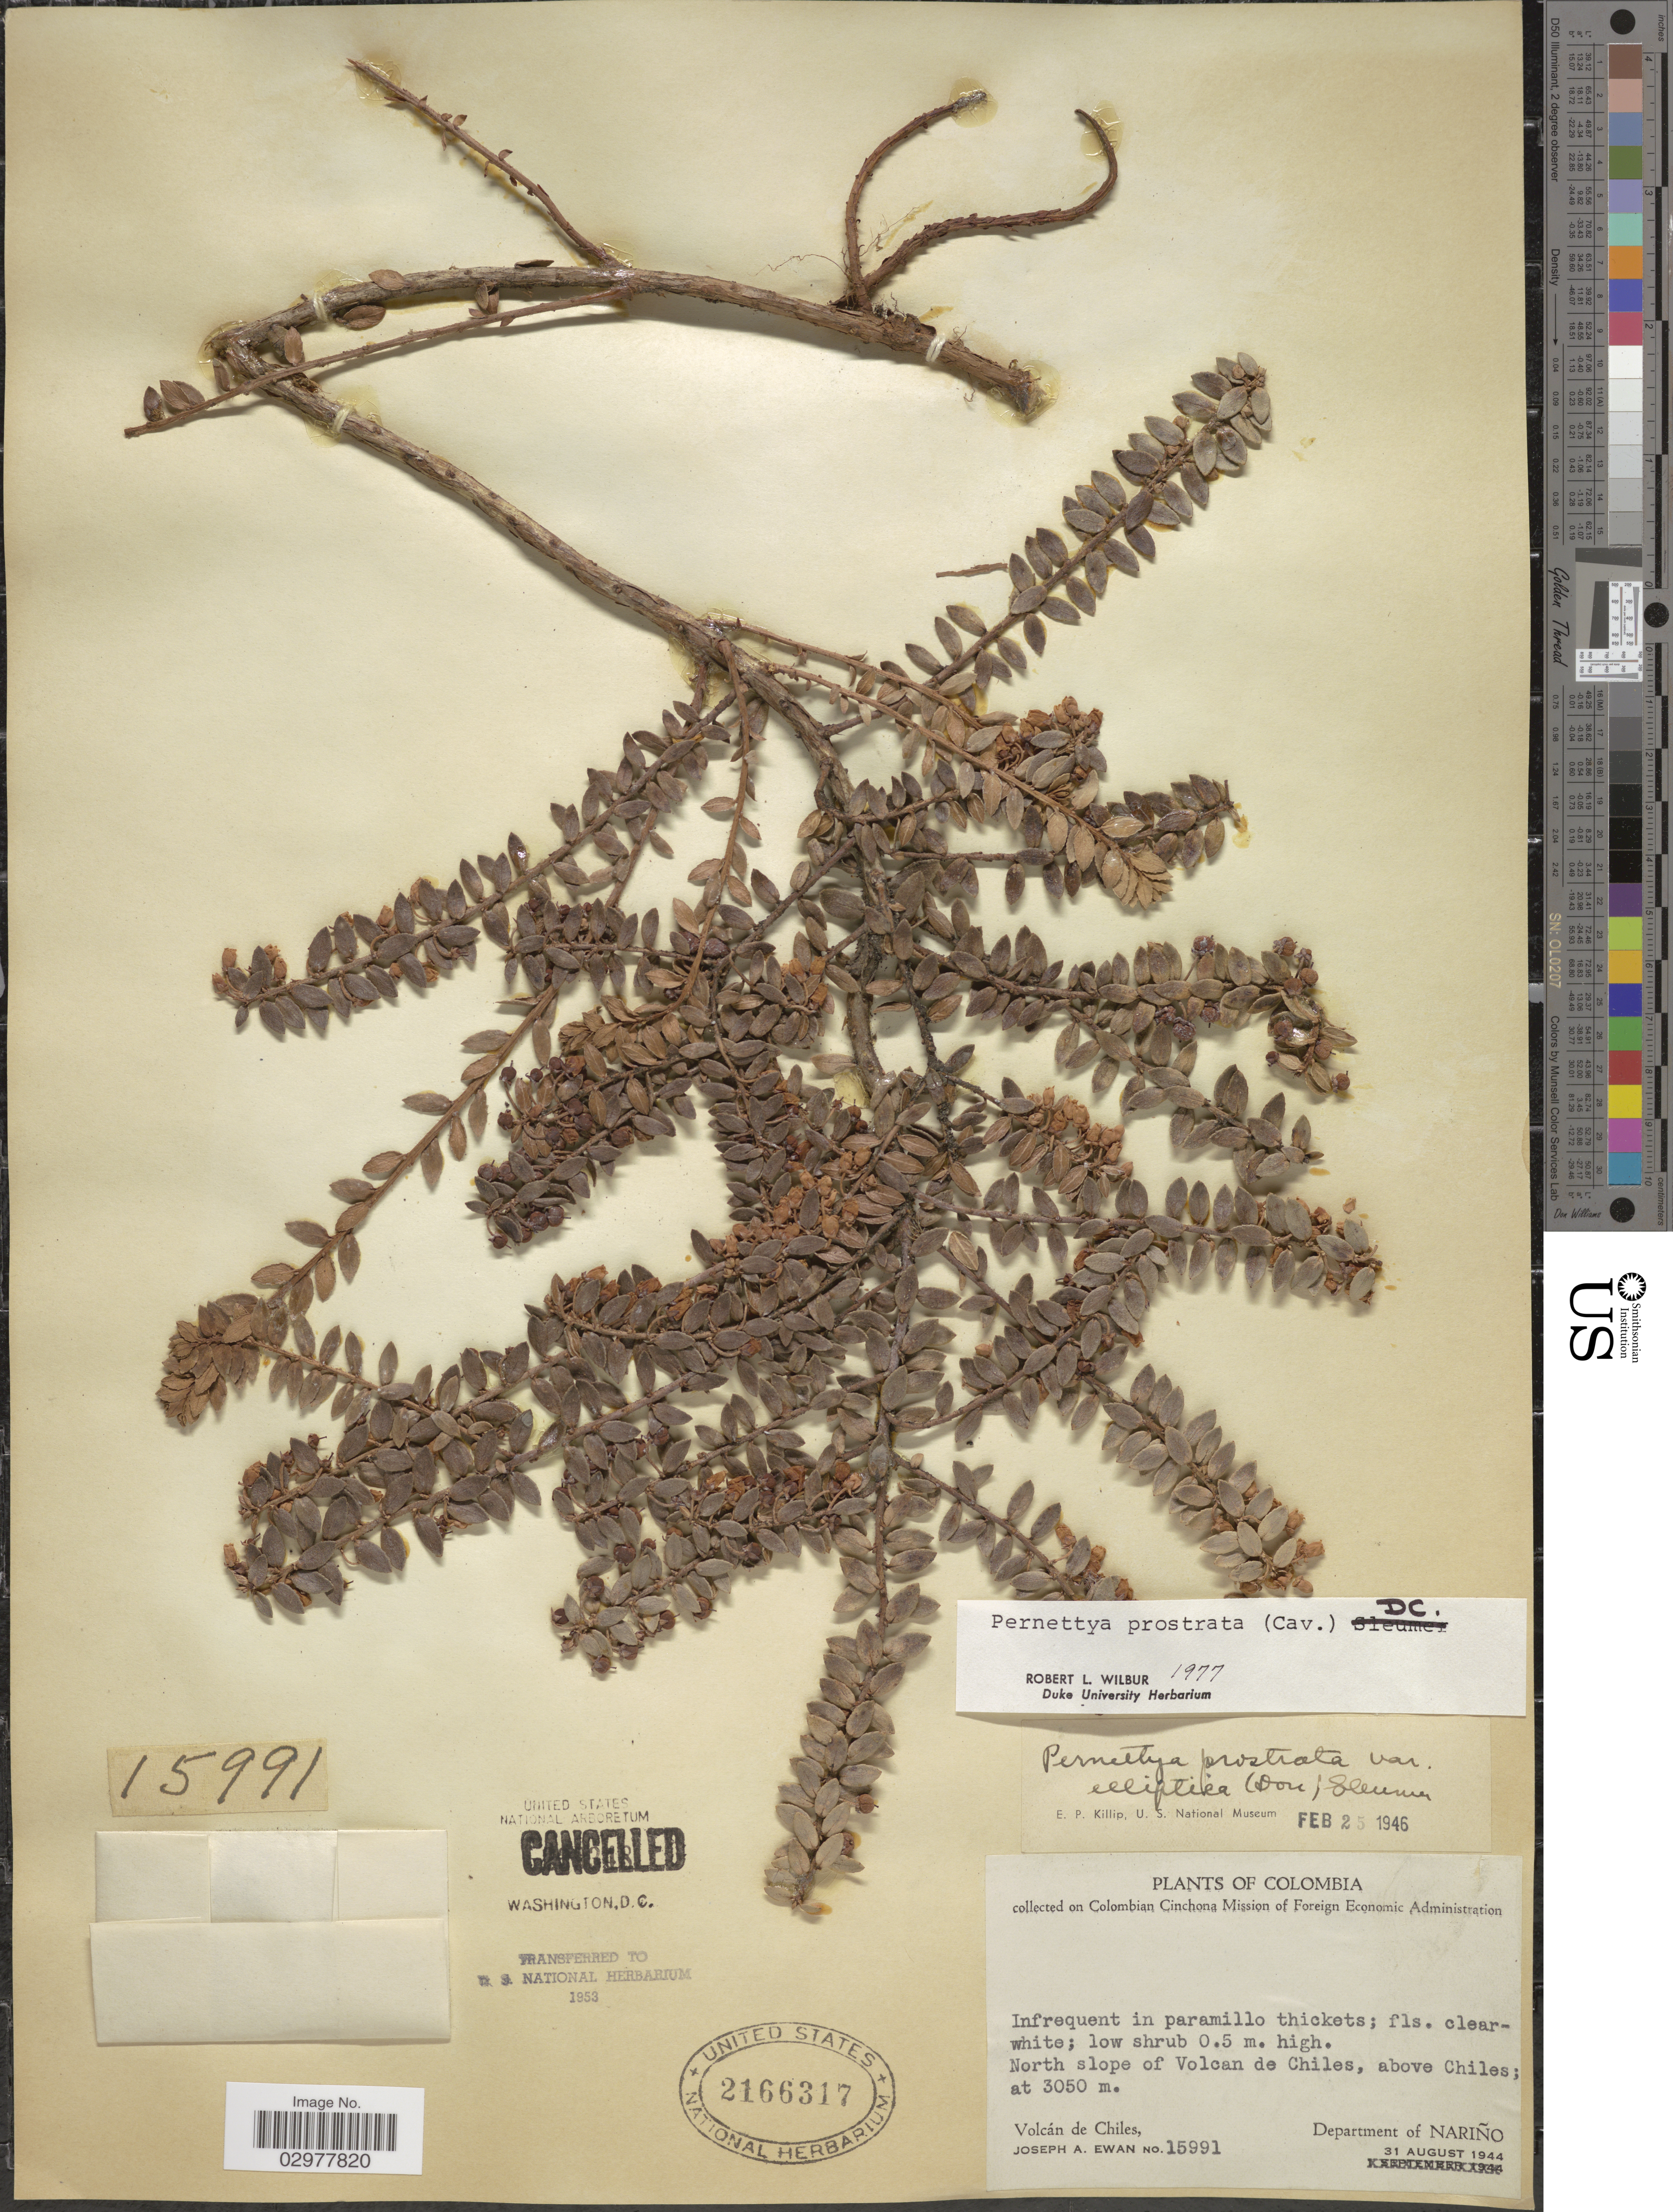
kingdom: Plantae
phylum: Tracheophyta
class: Magnoliopsida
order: Ericales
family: Ericaceae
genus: Pernettya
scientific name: Pernettya prostrata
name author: (Cav.) DC.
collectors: J. A. Ewan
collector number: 15991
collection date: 1944-08-31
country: Colombia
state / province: Nariño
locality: North slope of Volcan de Chiles, above Chiles; Volcán de Chiles, Department of Nariño.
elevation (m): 3050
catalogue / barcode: US 2166317